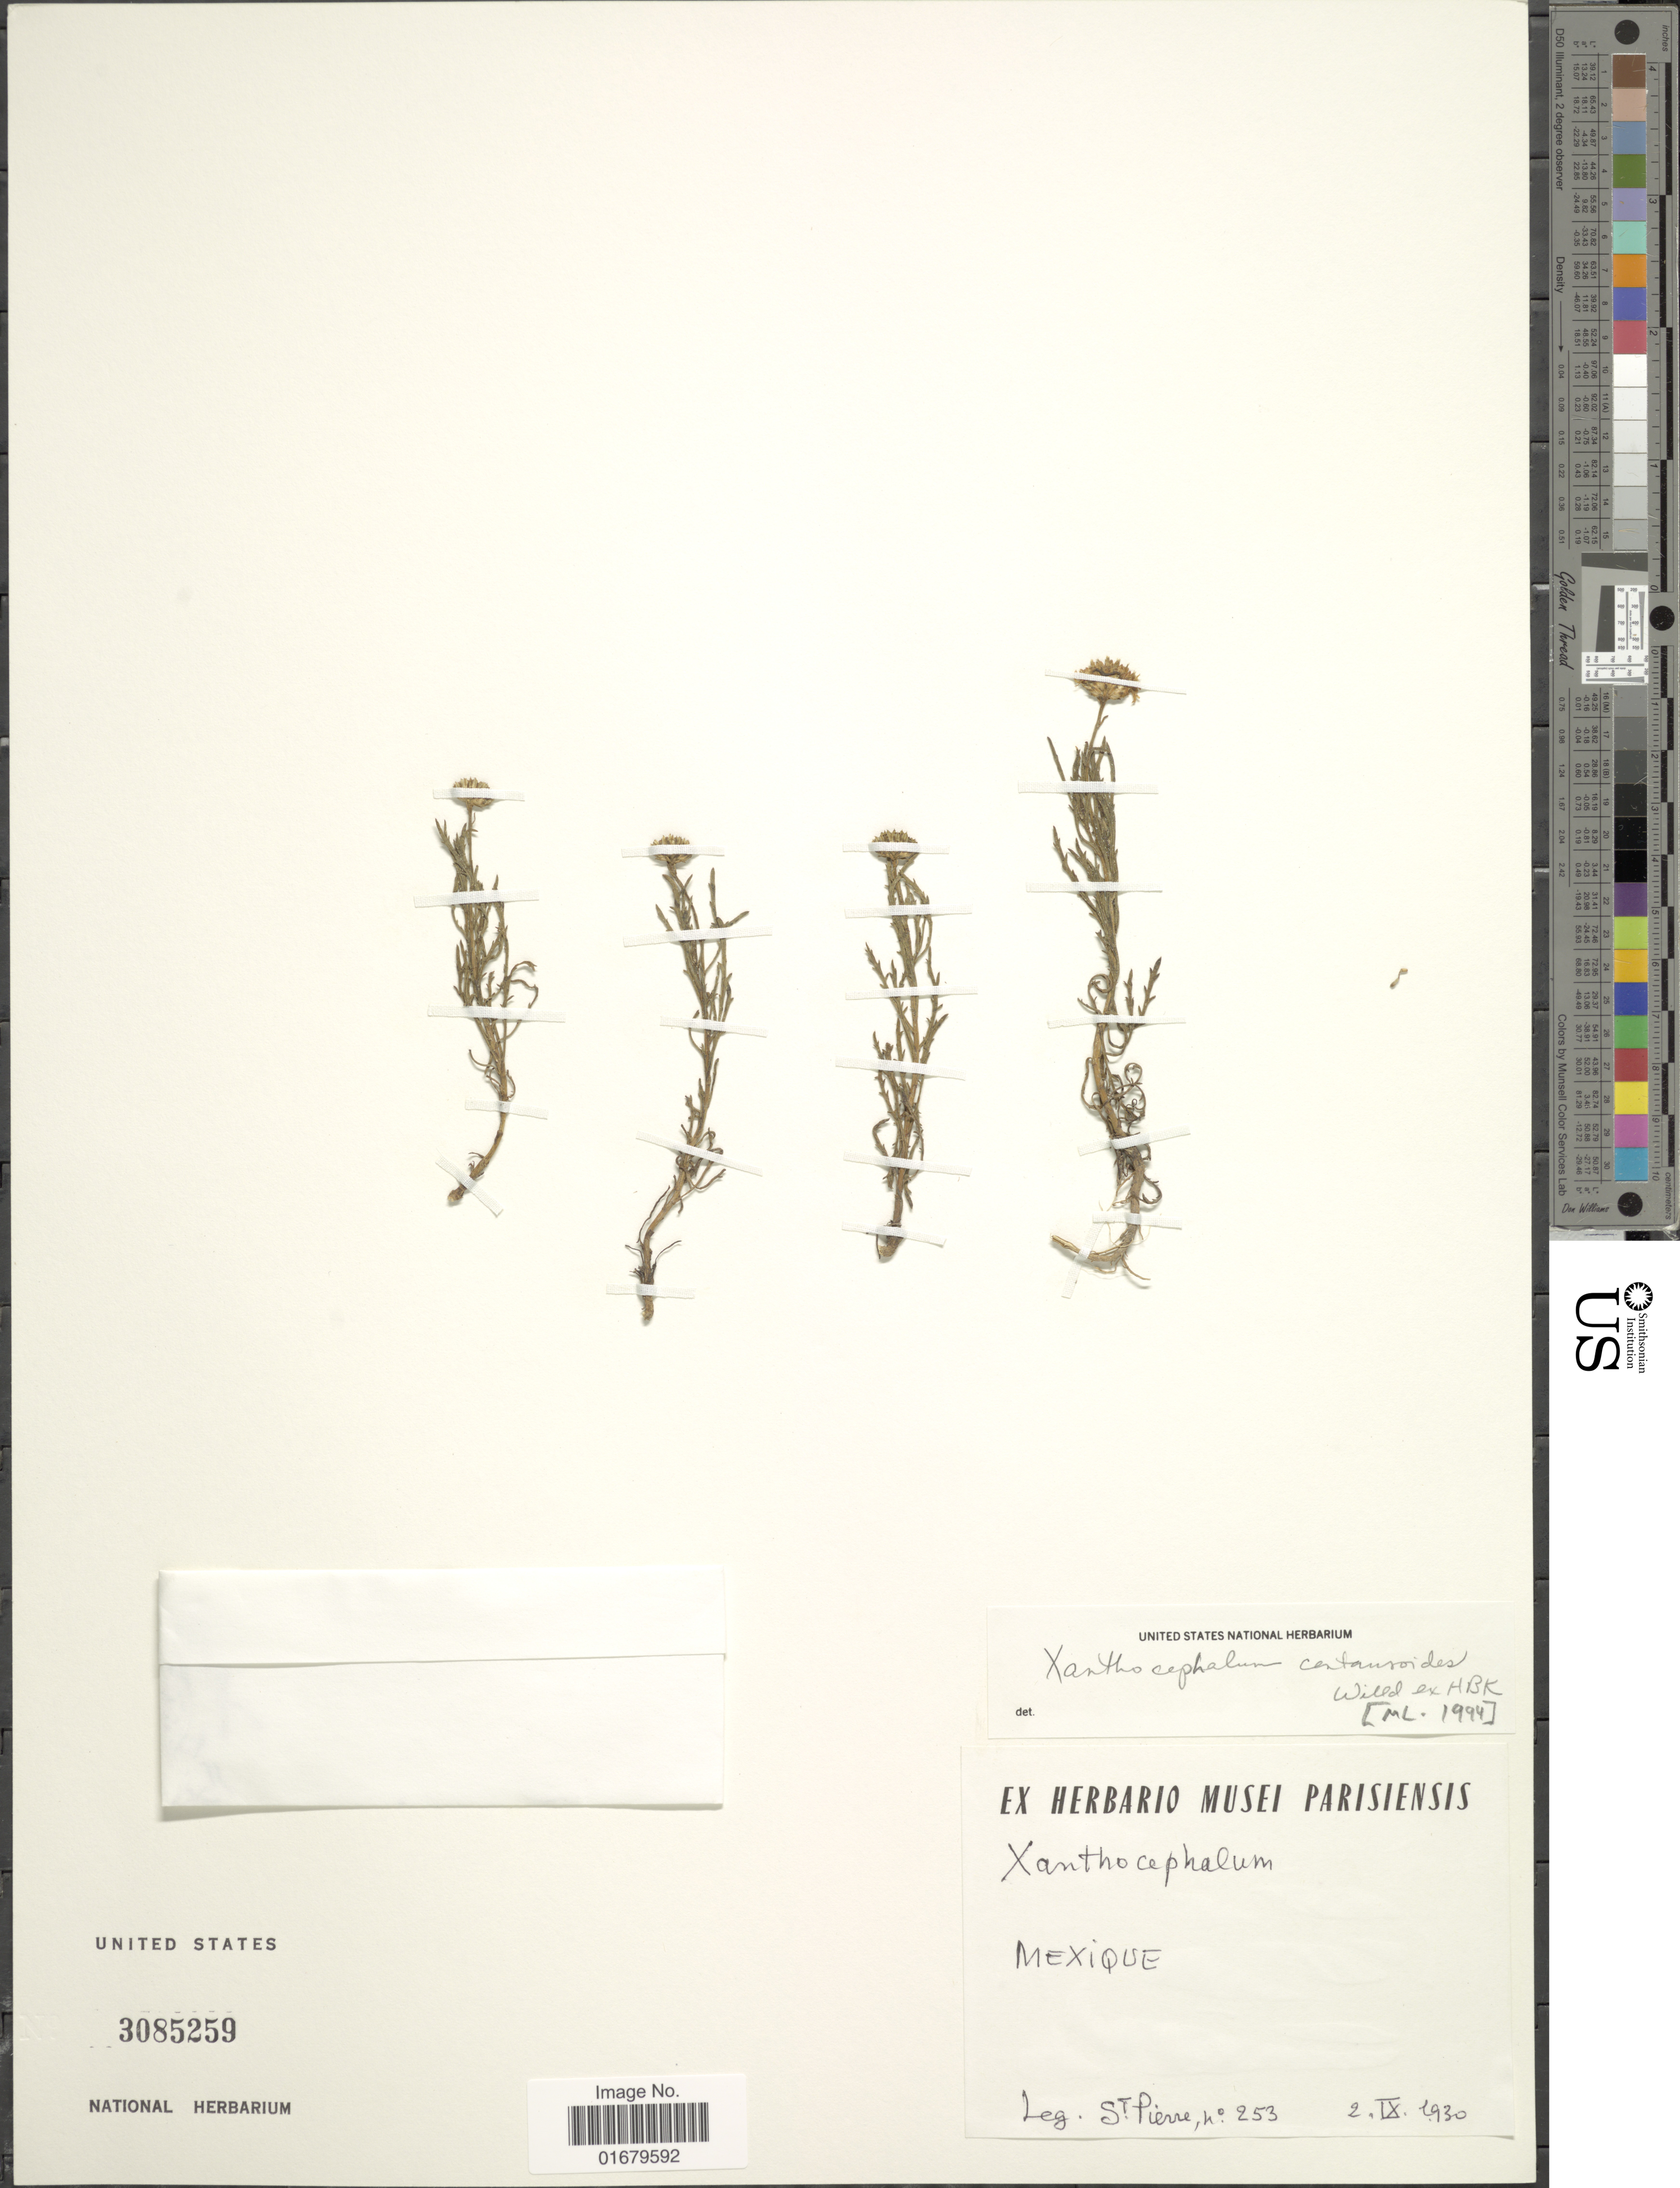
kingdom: Plantae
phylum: Tracheophyta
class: Magnoliopsida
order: Asterales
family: Asteraceae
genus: Xanthocephalum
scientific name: Xanthocephalum centauroides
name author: Willd.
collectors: M. St. Pierre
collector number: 253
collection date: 1930-09-02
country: Mexico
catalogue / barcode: US 3085259